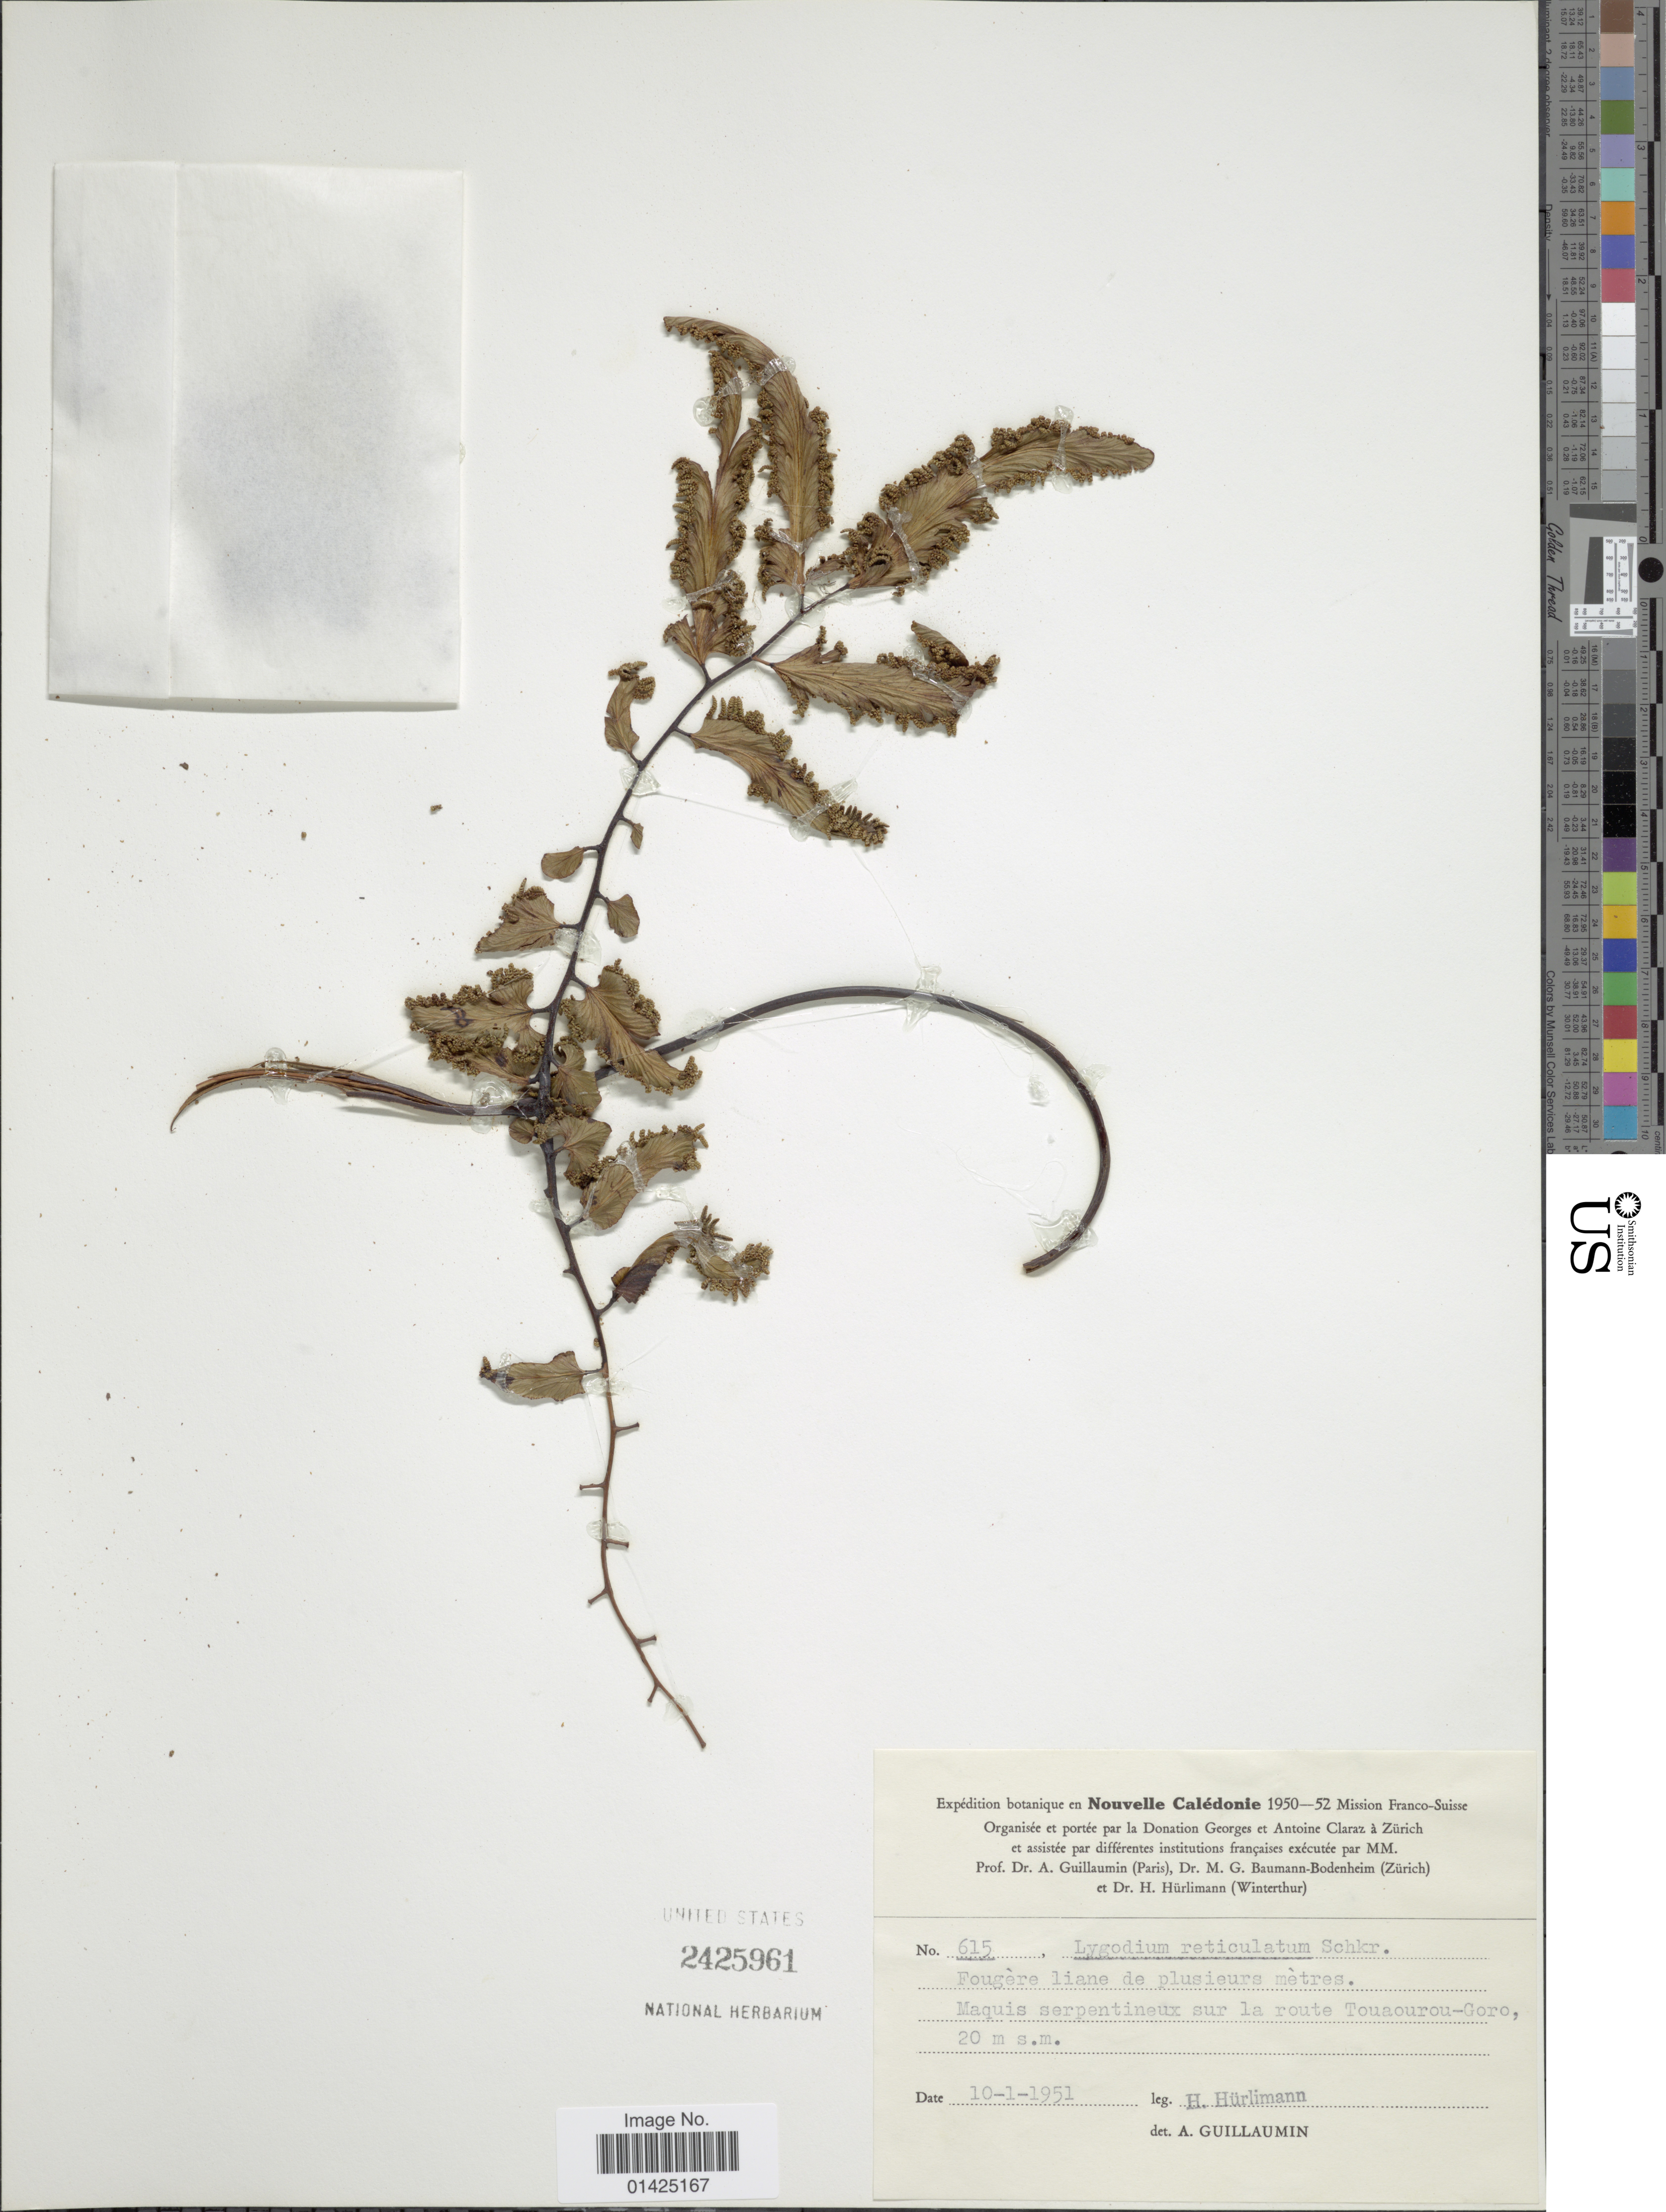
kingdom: Plantae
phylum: Tracheophyta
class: Polypodiopsida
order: Schizaeales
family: Lygodiaceae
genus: Lygodium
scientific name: Lygodium reticulatum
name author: Schkuhr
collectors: H. Hürlimann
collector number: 615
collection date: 1951-01-10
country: New Caledonia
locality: Fougère liane de plusieurs mètres, Maquis serpentineux sur la route Touaourou-Goro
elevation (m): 20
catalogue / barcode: US 2425961